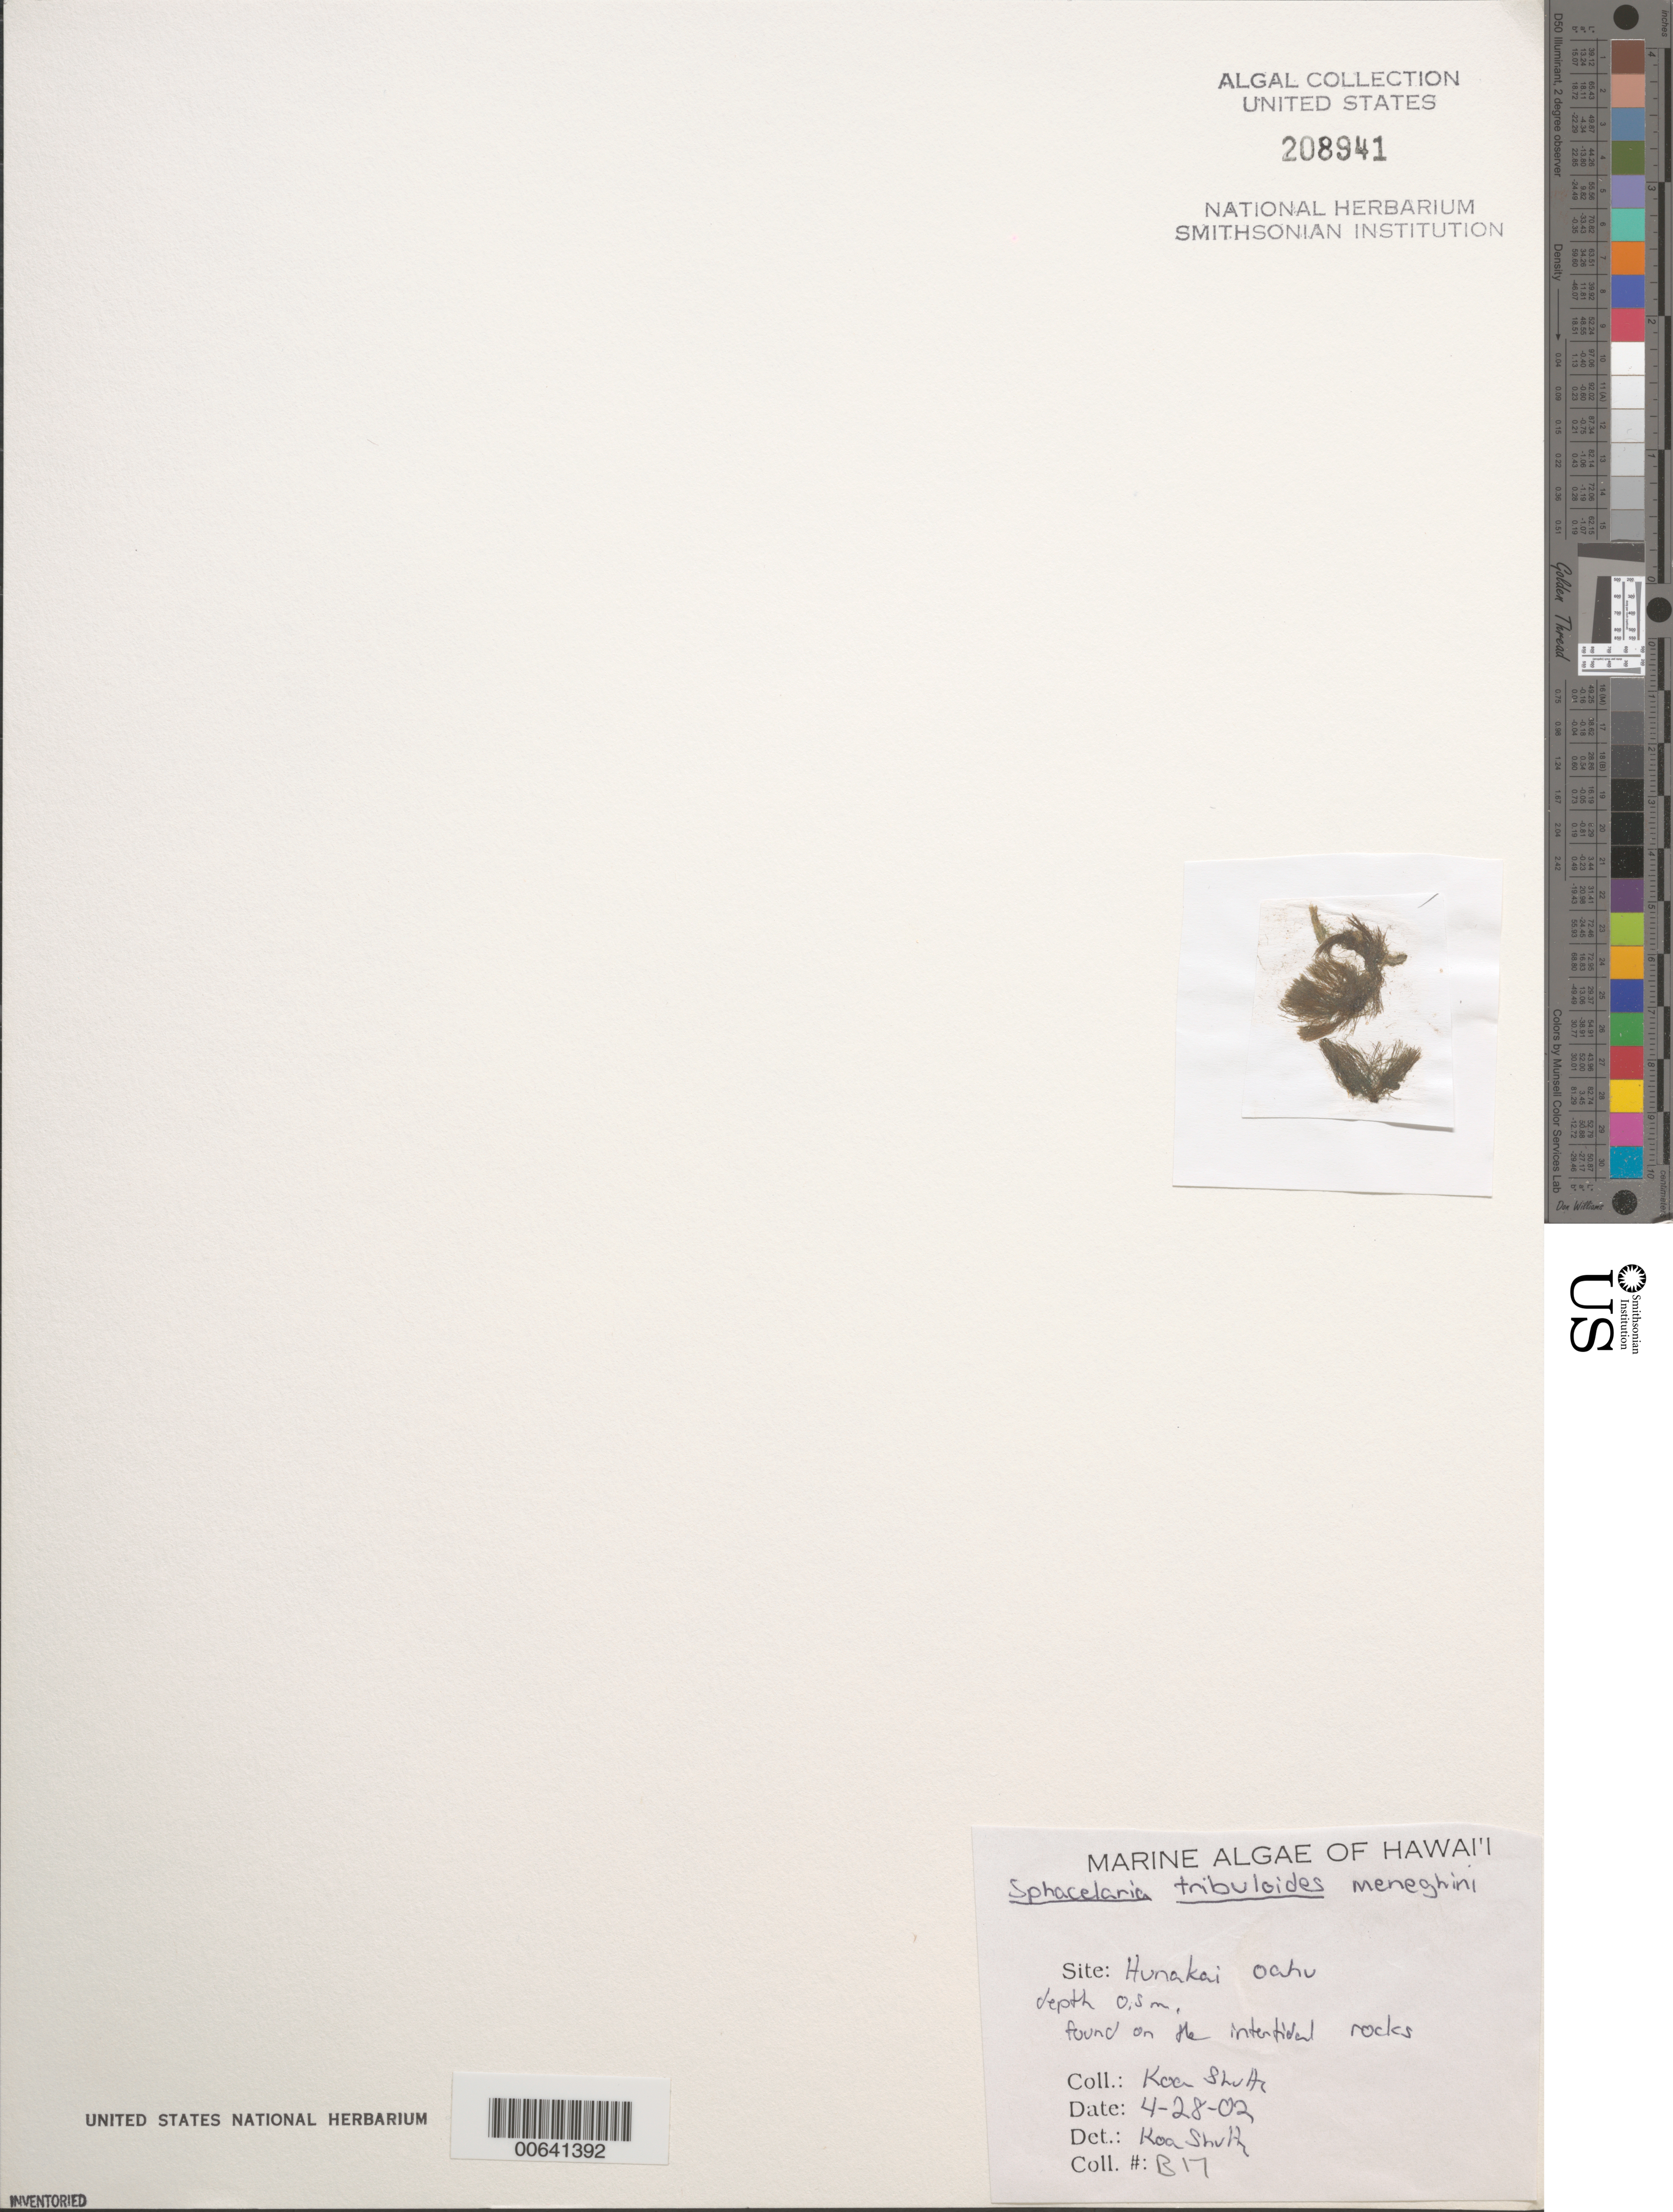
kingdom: Chromista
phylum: Ochrophyta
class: Phaeophyceae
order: Sphacelariales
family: Sphacelariaceae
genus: Sphacelaria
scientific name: Sphacelaria tribuloides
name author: Menegh.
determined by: Shultz, K.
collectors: K. Shultz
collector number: B17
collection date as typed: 28 Apr 2002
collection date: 2002-04-28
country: United States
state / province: Hawaii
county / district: Honolulu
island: Oahu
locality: Hunakai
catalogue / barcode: US 208941